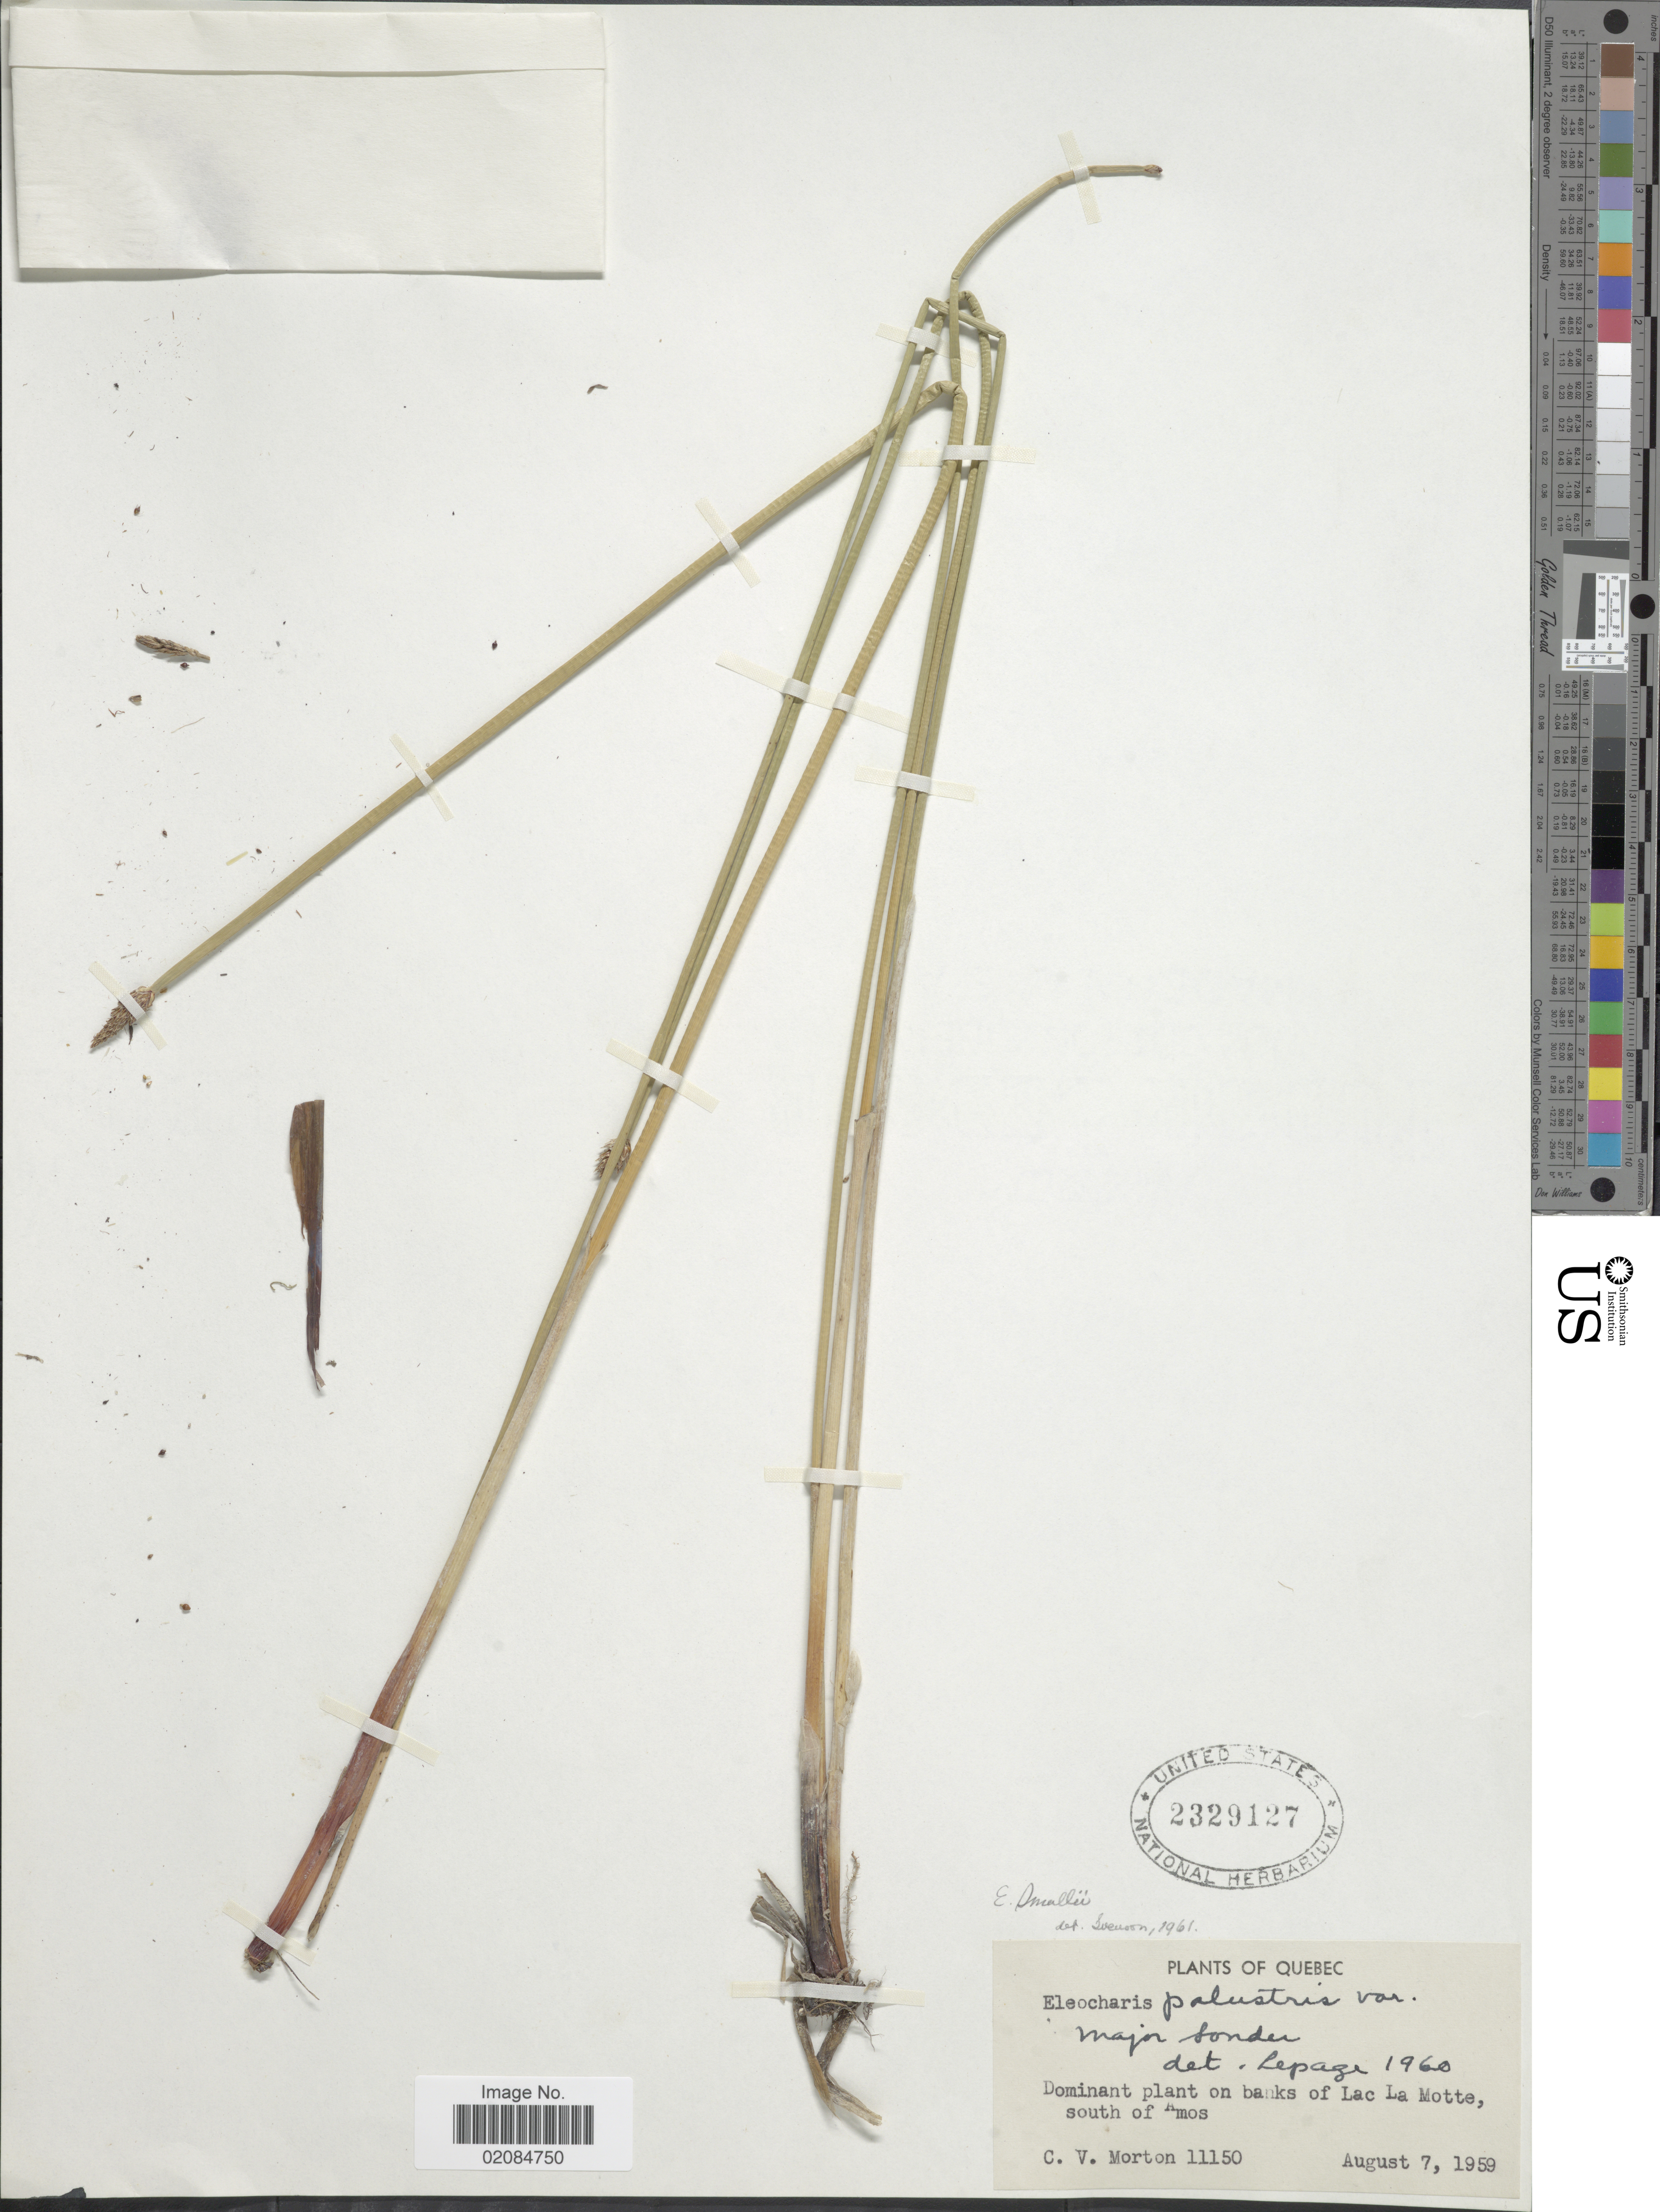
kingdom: Plantae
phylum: Tracheophyta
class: Liliopsida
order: Poales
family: Cyperaceae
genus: Eleocharis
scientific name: Eleocharis palustris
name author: (L.) Roem. & Schult.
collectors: C. V. Morton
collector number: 11150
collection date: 1959-08-07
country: Canada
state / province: Quebec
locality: Dominant plant on banks of Lac La Motte, south of Amos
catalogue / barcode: US 2329127